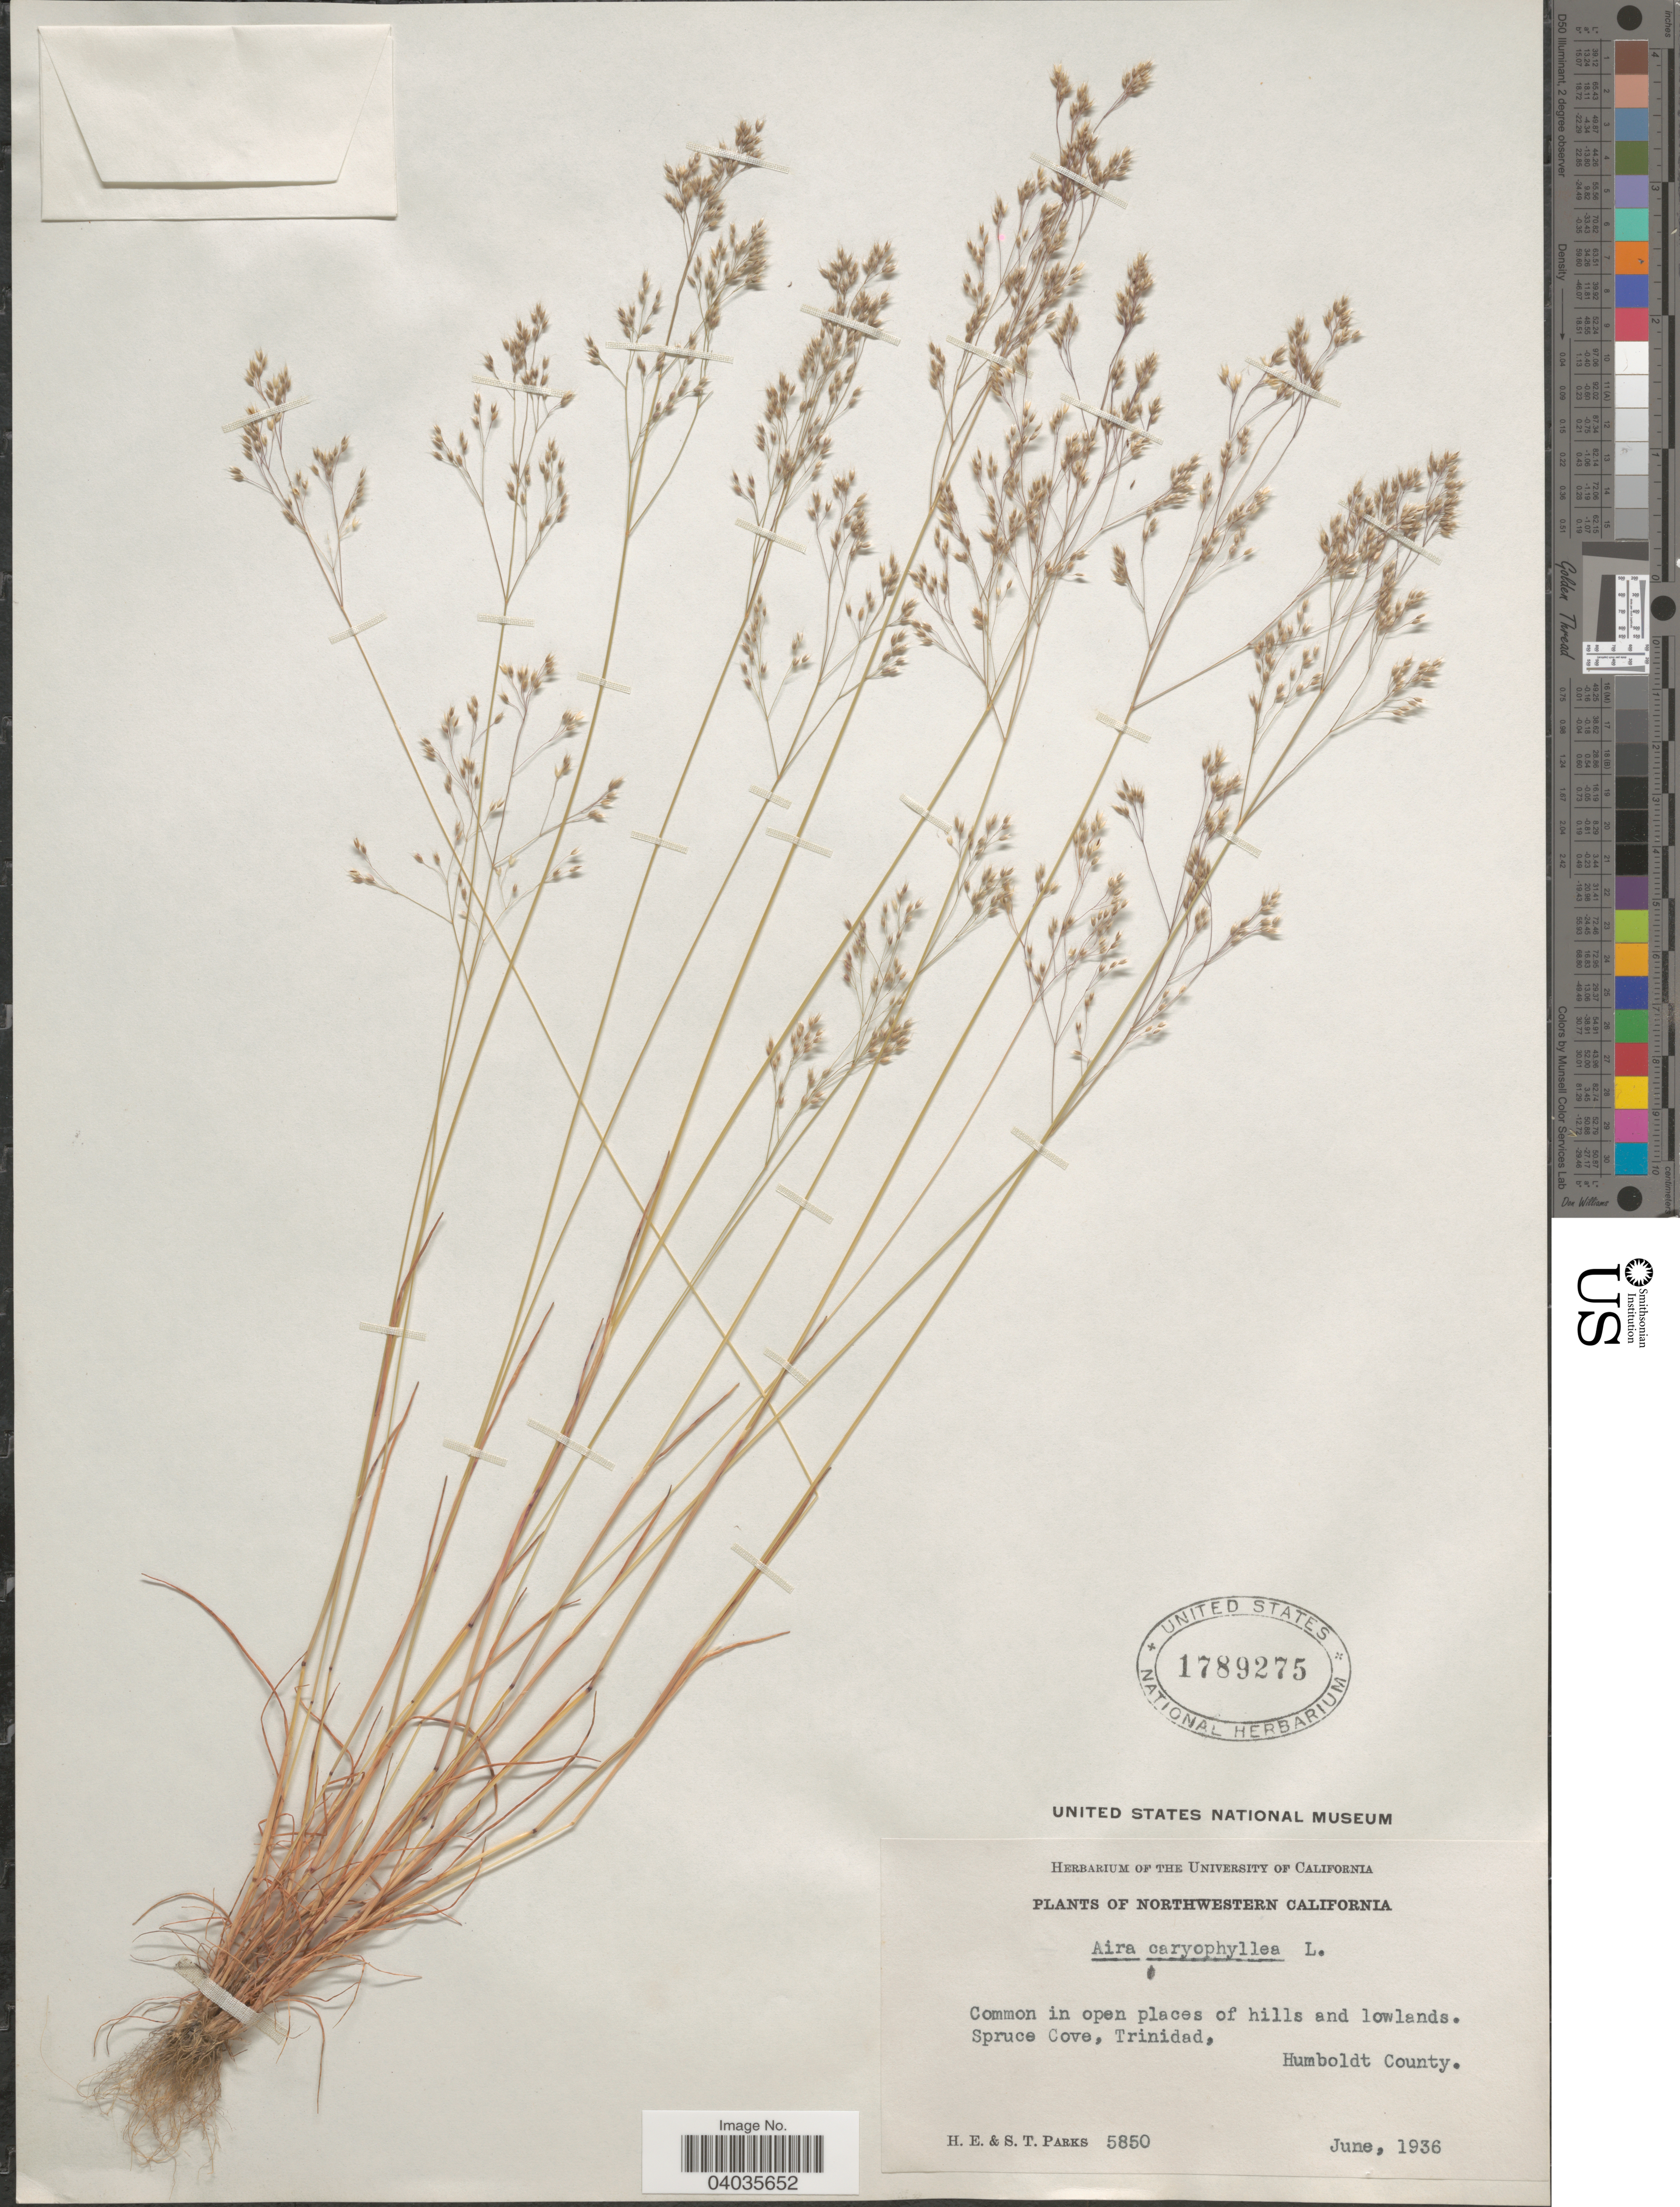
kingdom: Plantae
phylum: Tracheophyta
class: Liliopsida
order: Poales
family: Poaceae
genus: Aira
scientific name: Aira caryophyllea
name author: L.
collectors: H. E. Parks & S. Parks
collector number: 5850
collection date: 1936-06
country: United States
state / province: California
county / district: Humboldt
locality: Northwestern California. Spruce Cove, Trinidad, Humboldt County.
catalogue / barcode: US 1789275